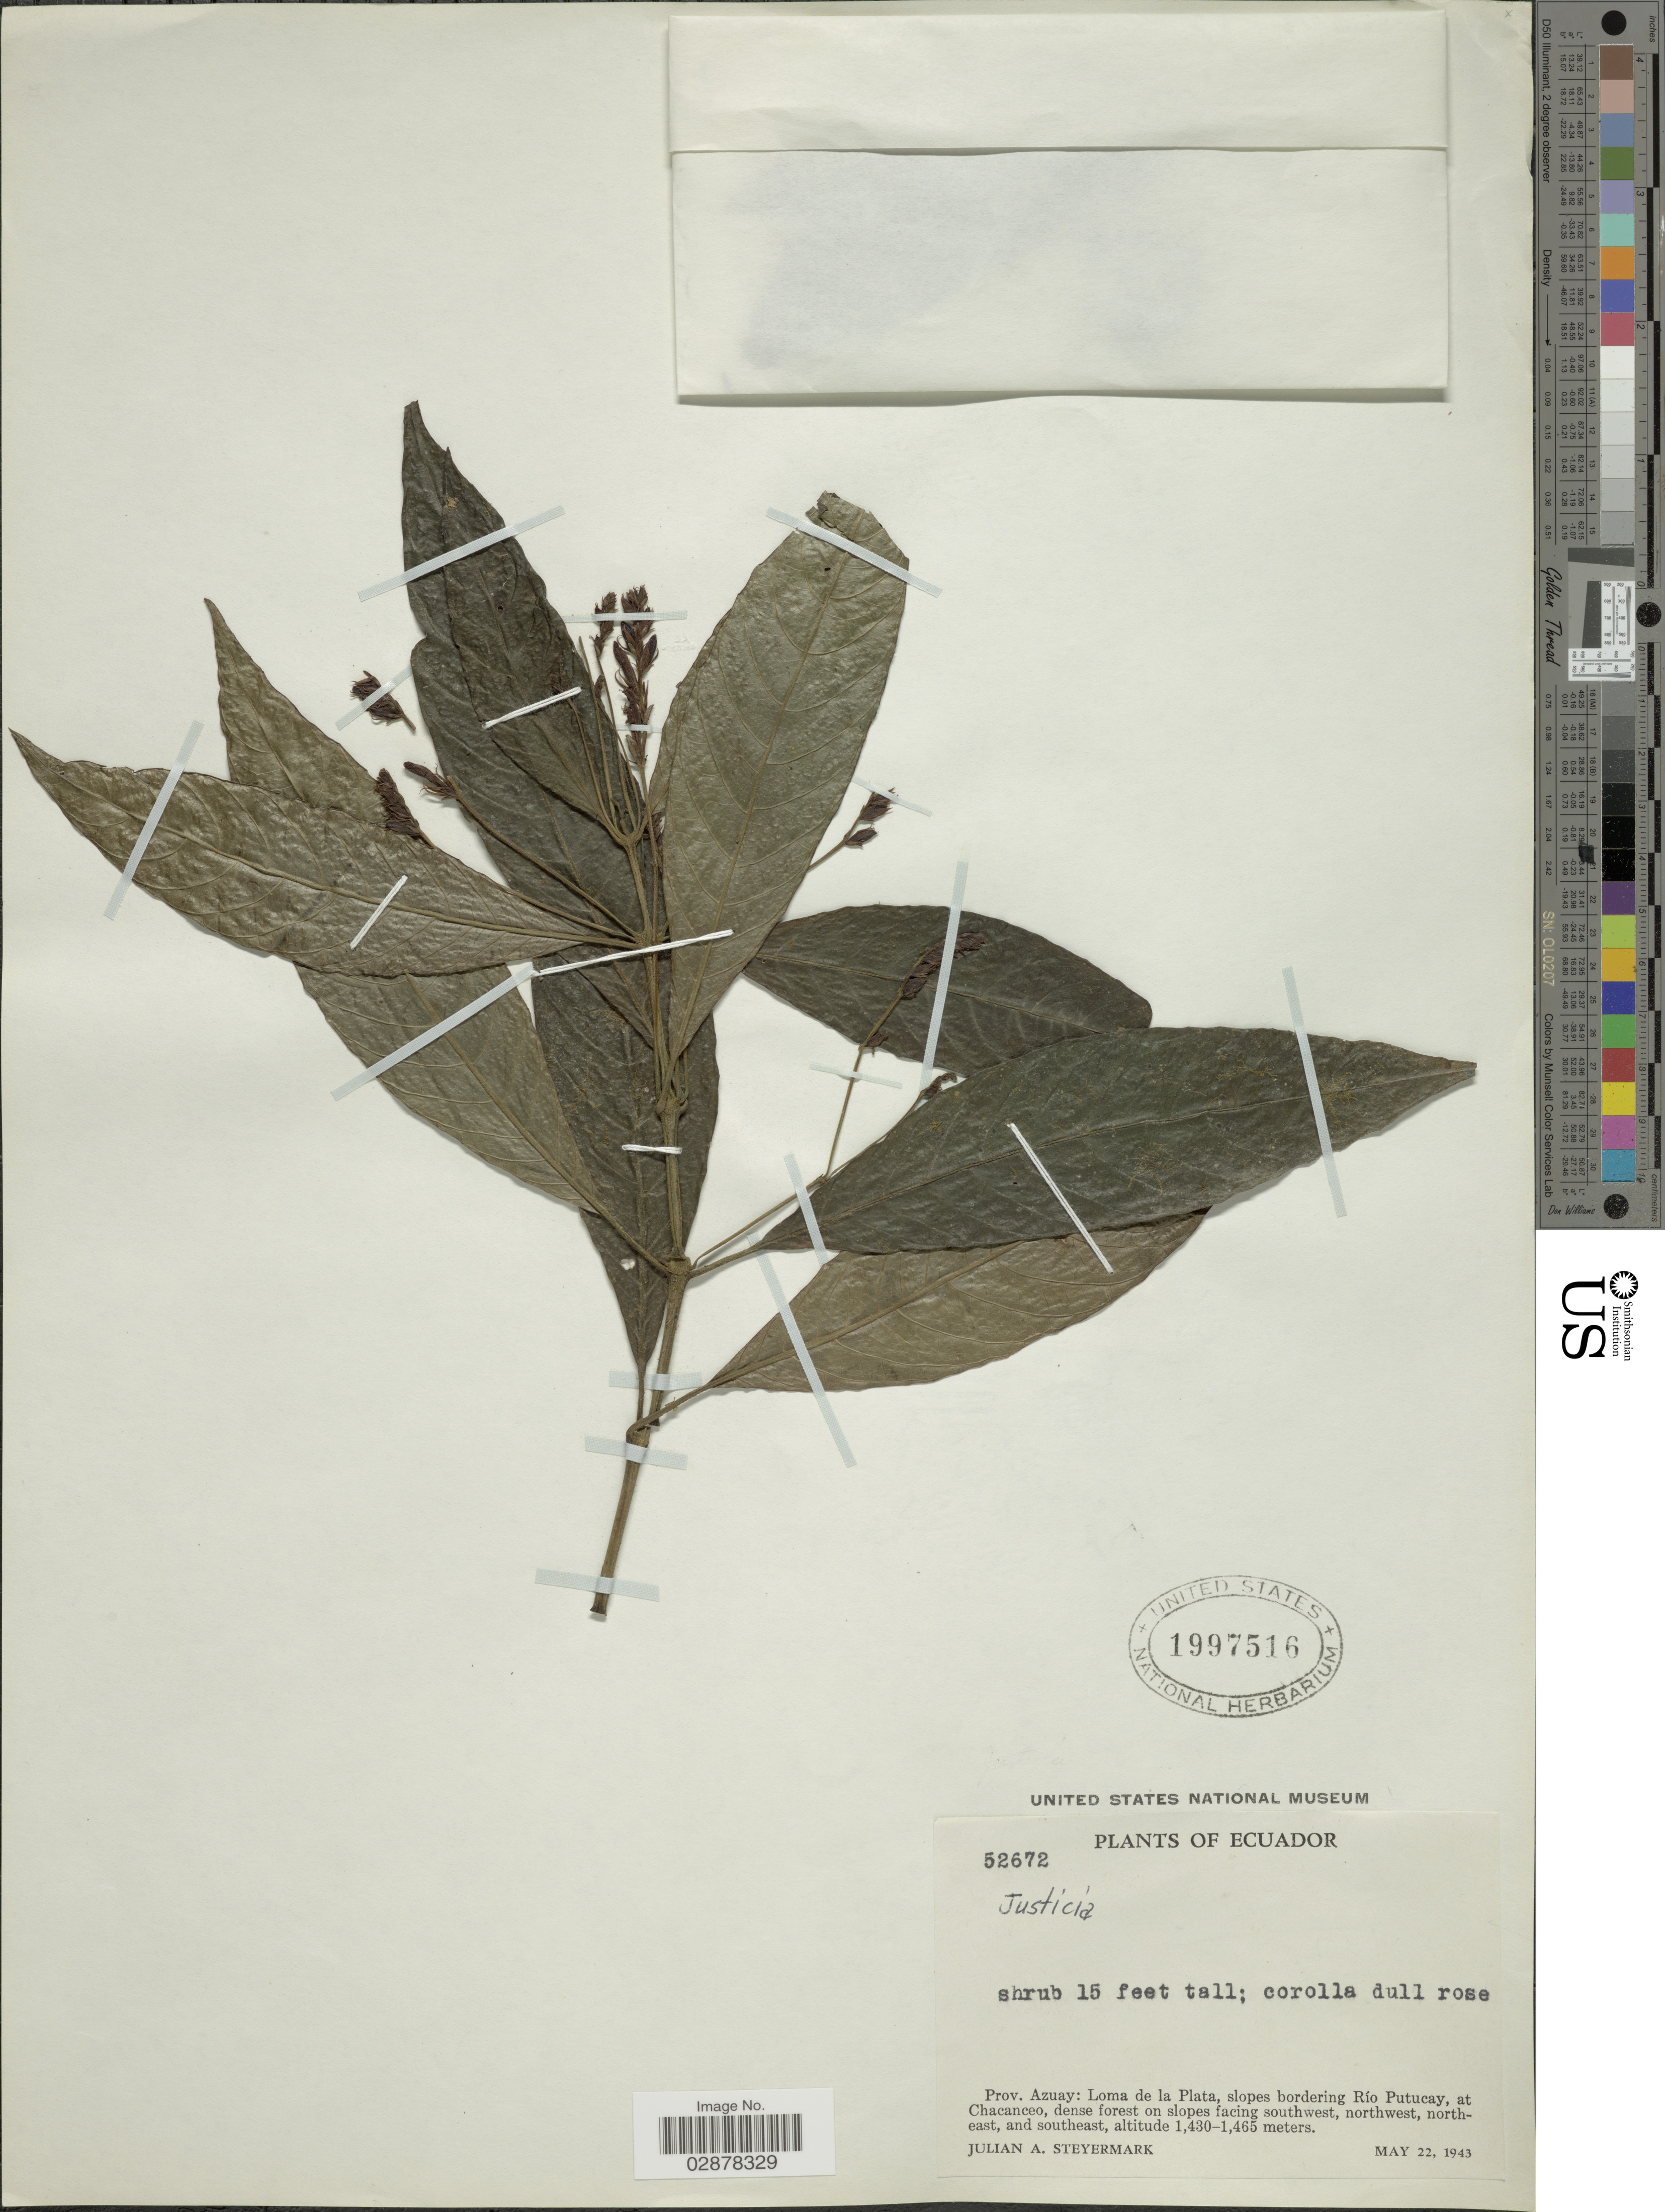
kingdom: Plantae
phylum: Tracheophyta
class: Magnoliopsida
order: Lamiales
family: Acanthaceae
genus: Justicia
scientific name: Justicia colorata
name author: (Nees) Wassh.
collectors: J. Steyermark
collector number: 52672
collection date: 1943-05-22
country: Ecuador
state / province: Azuay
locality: Loma de la Plata, slopes bordering Río Putucay, at Chacanceo, dense forest on slopes facing southwest, northwest, northeast, and southeast.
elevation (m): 1430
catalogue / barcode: US 1997516